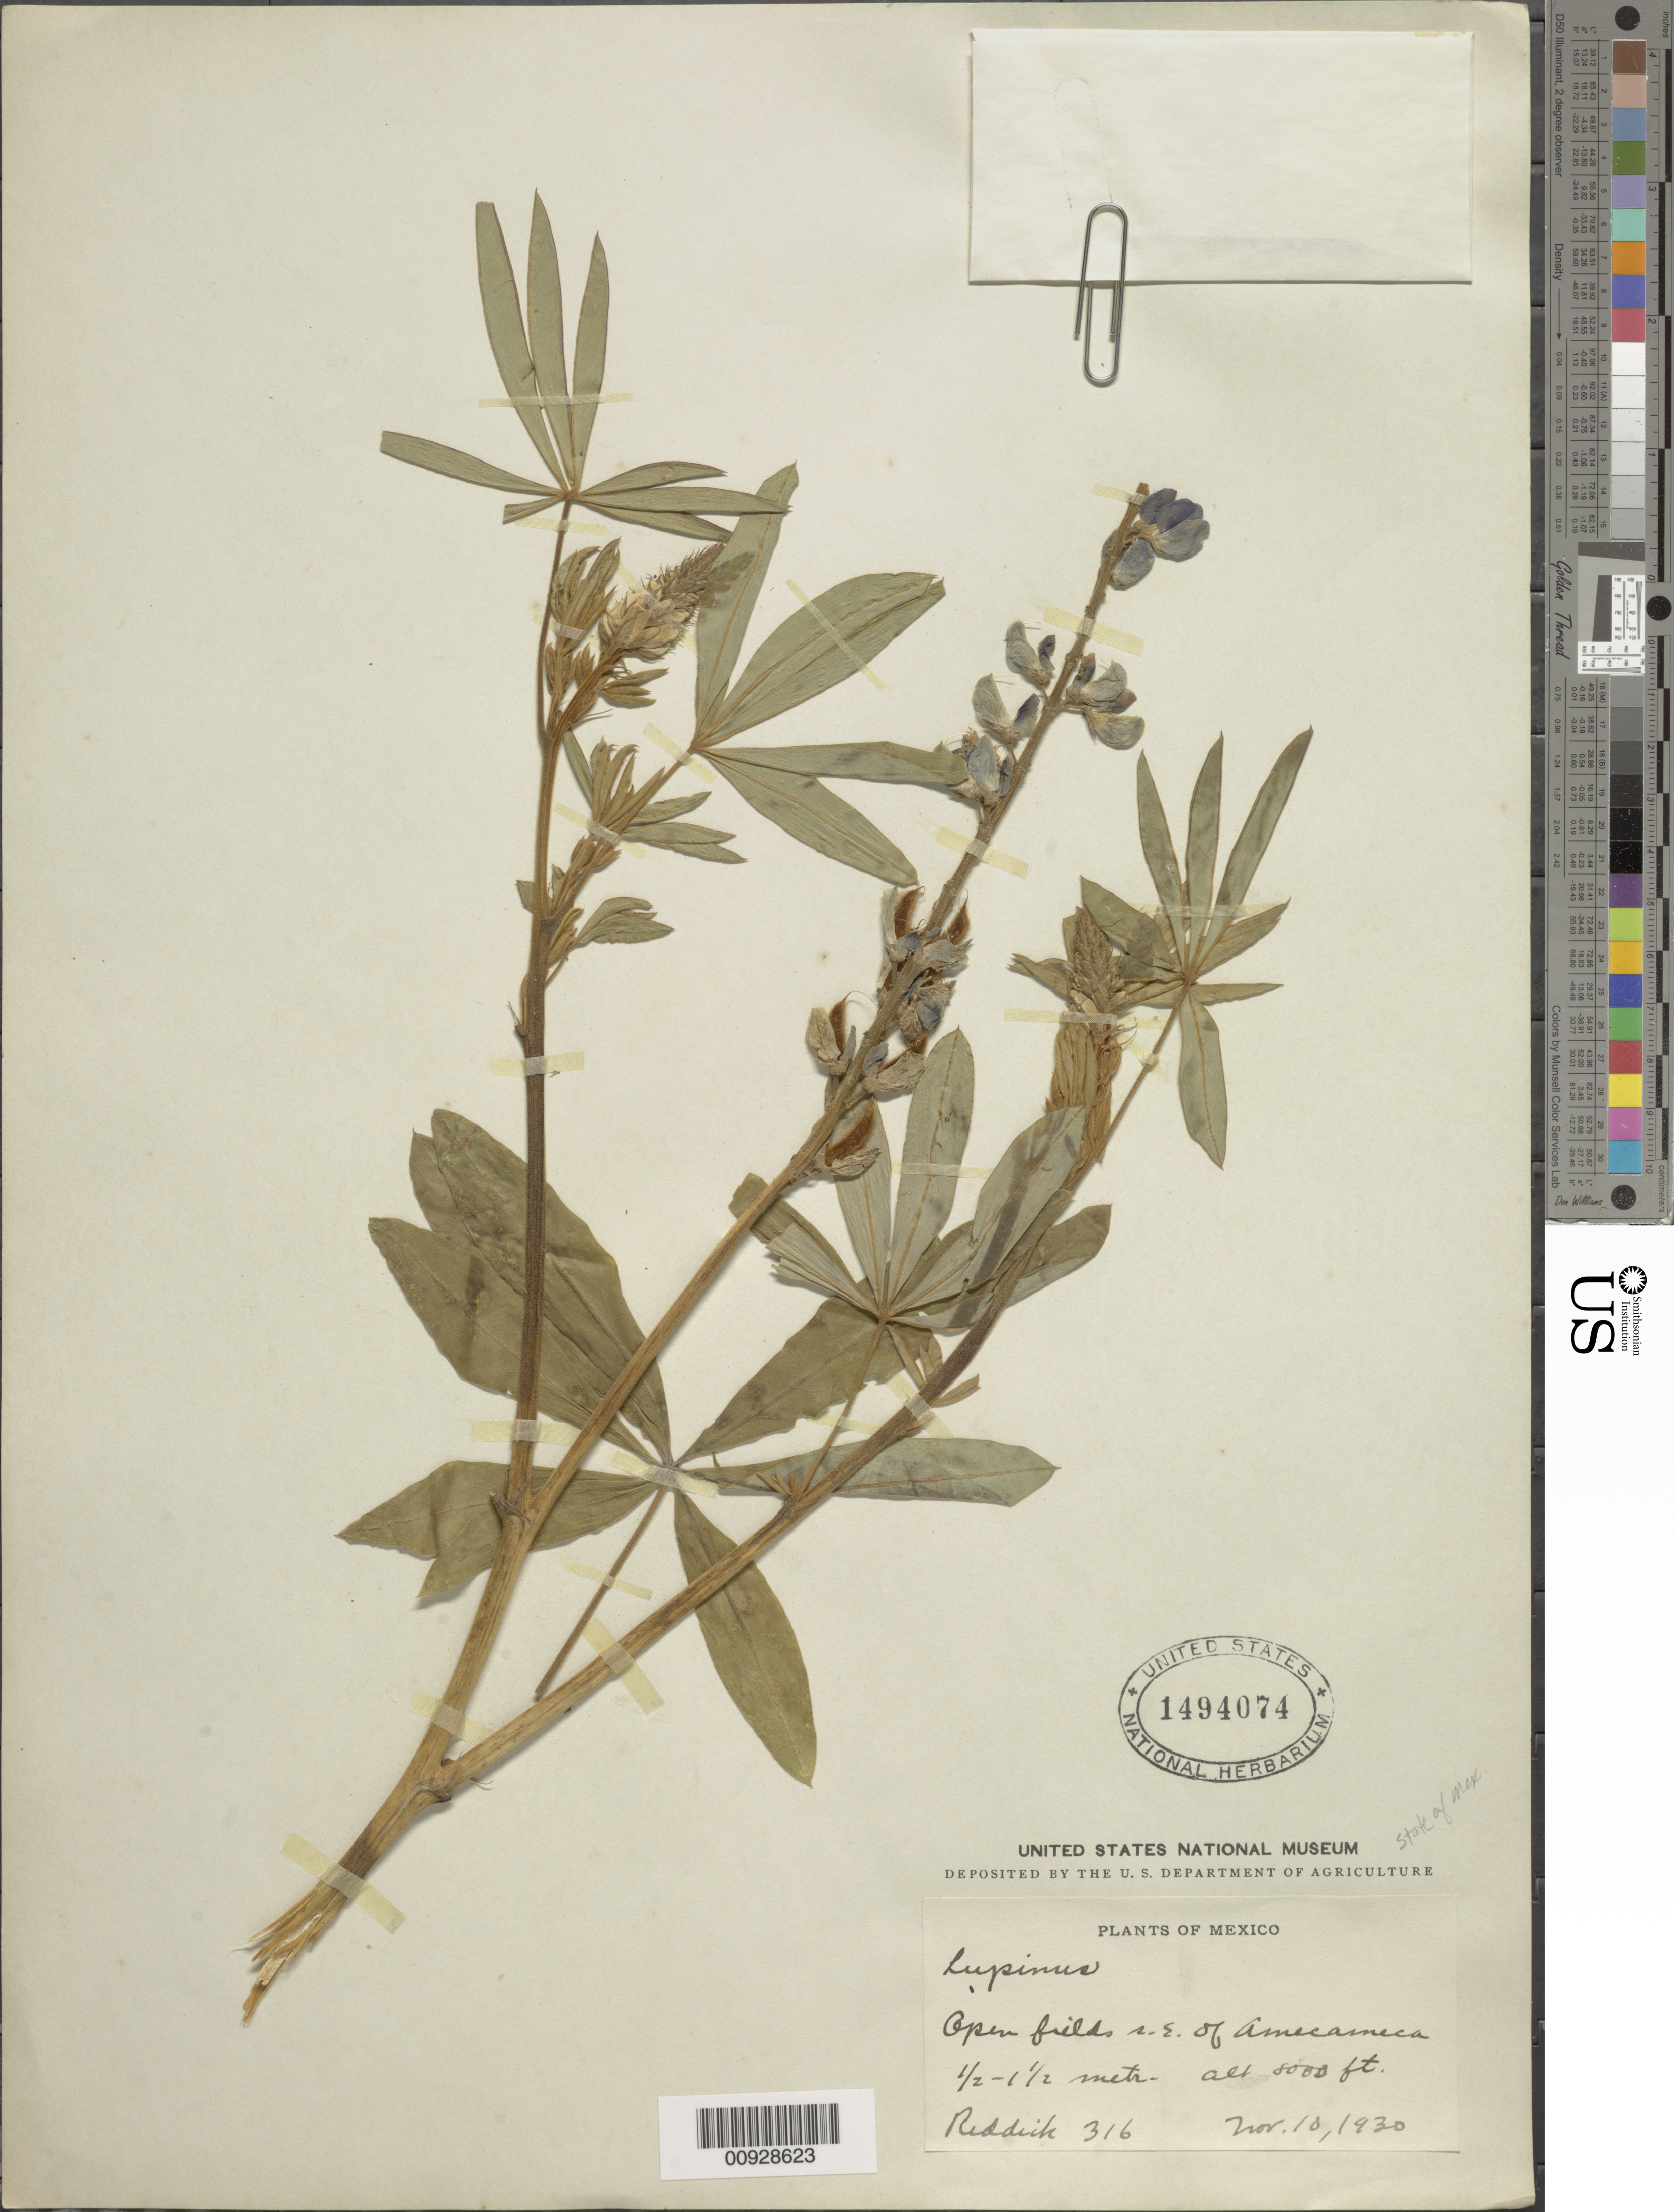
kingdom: Plantae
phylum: Tracheophyta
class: Magnoliopsida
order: Fabales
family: Fabaceae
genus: Lupinus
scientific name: Lupinus sp.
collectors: Reddick, D.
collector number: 316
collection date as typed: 10 Nov 1930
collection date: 1930-11-10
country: Mexico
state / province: México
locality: SE of Amecameca.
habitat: Open fields.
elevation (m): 2438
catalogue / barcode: US 1494074